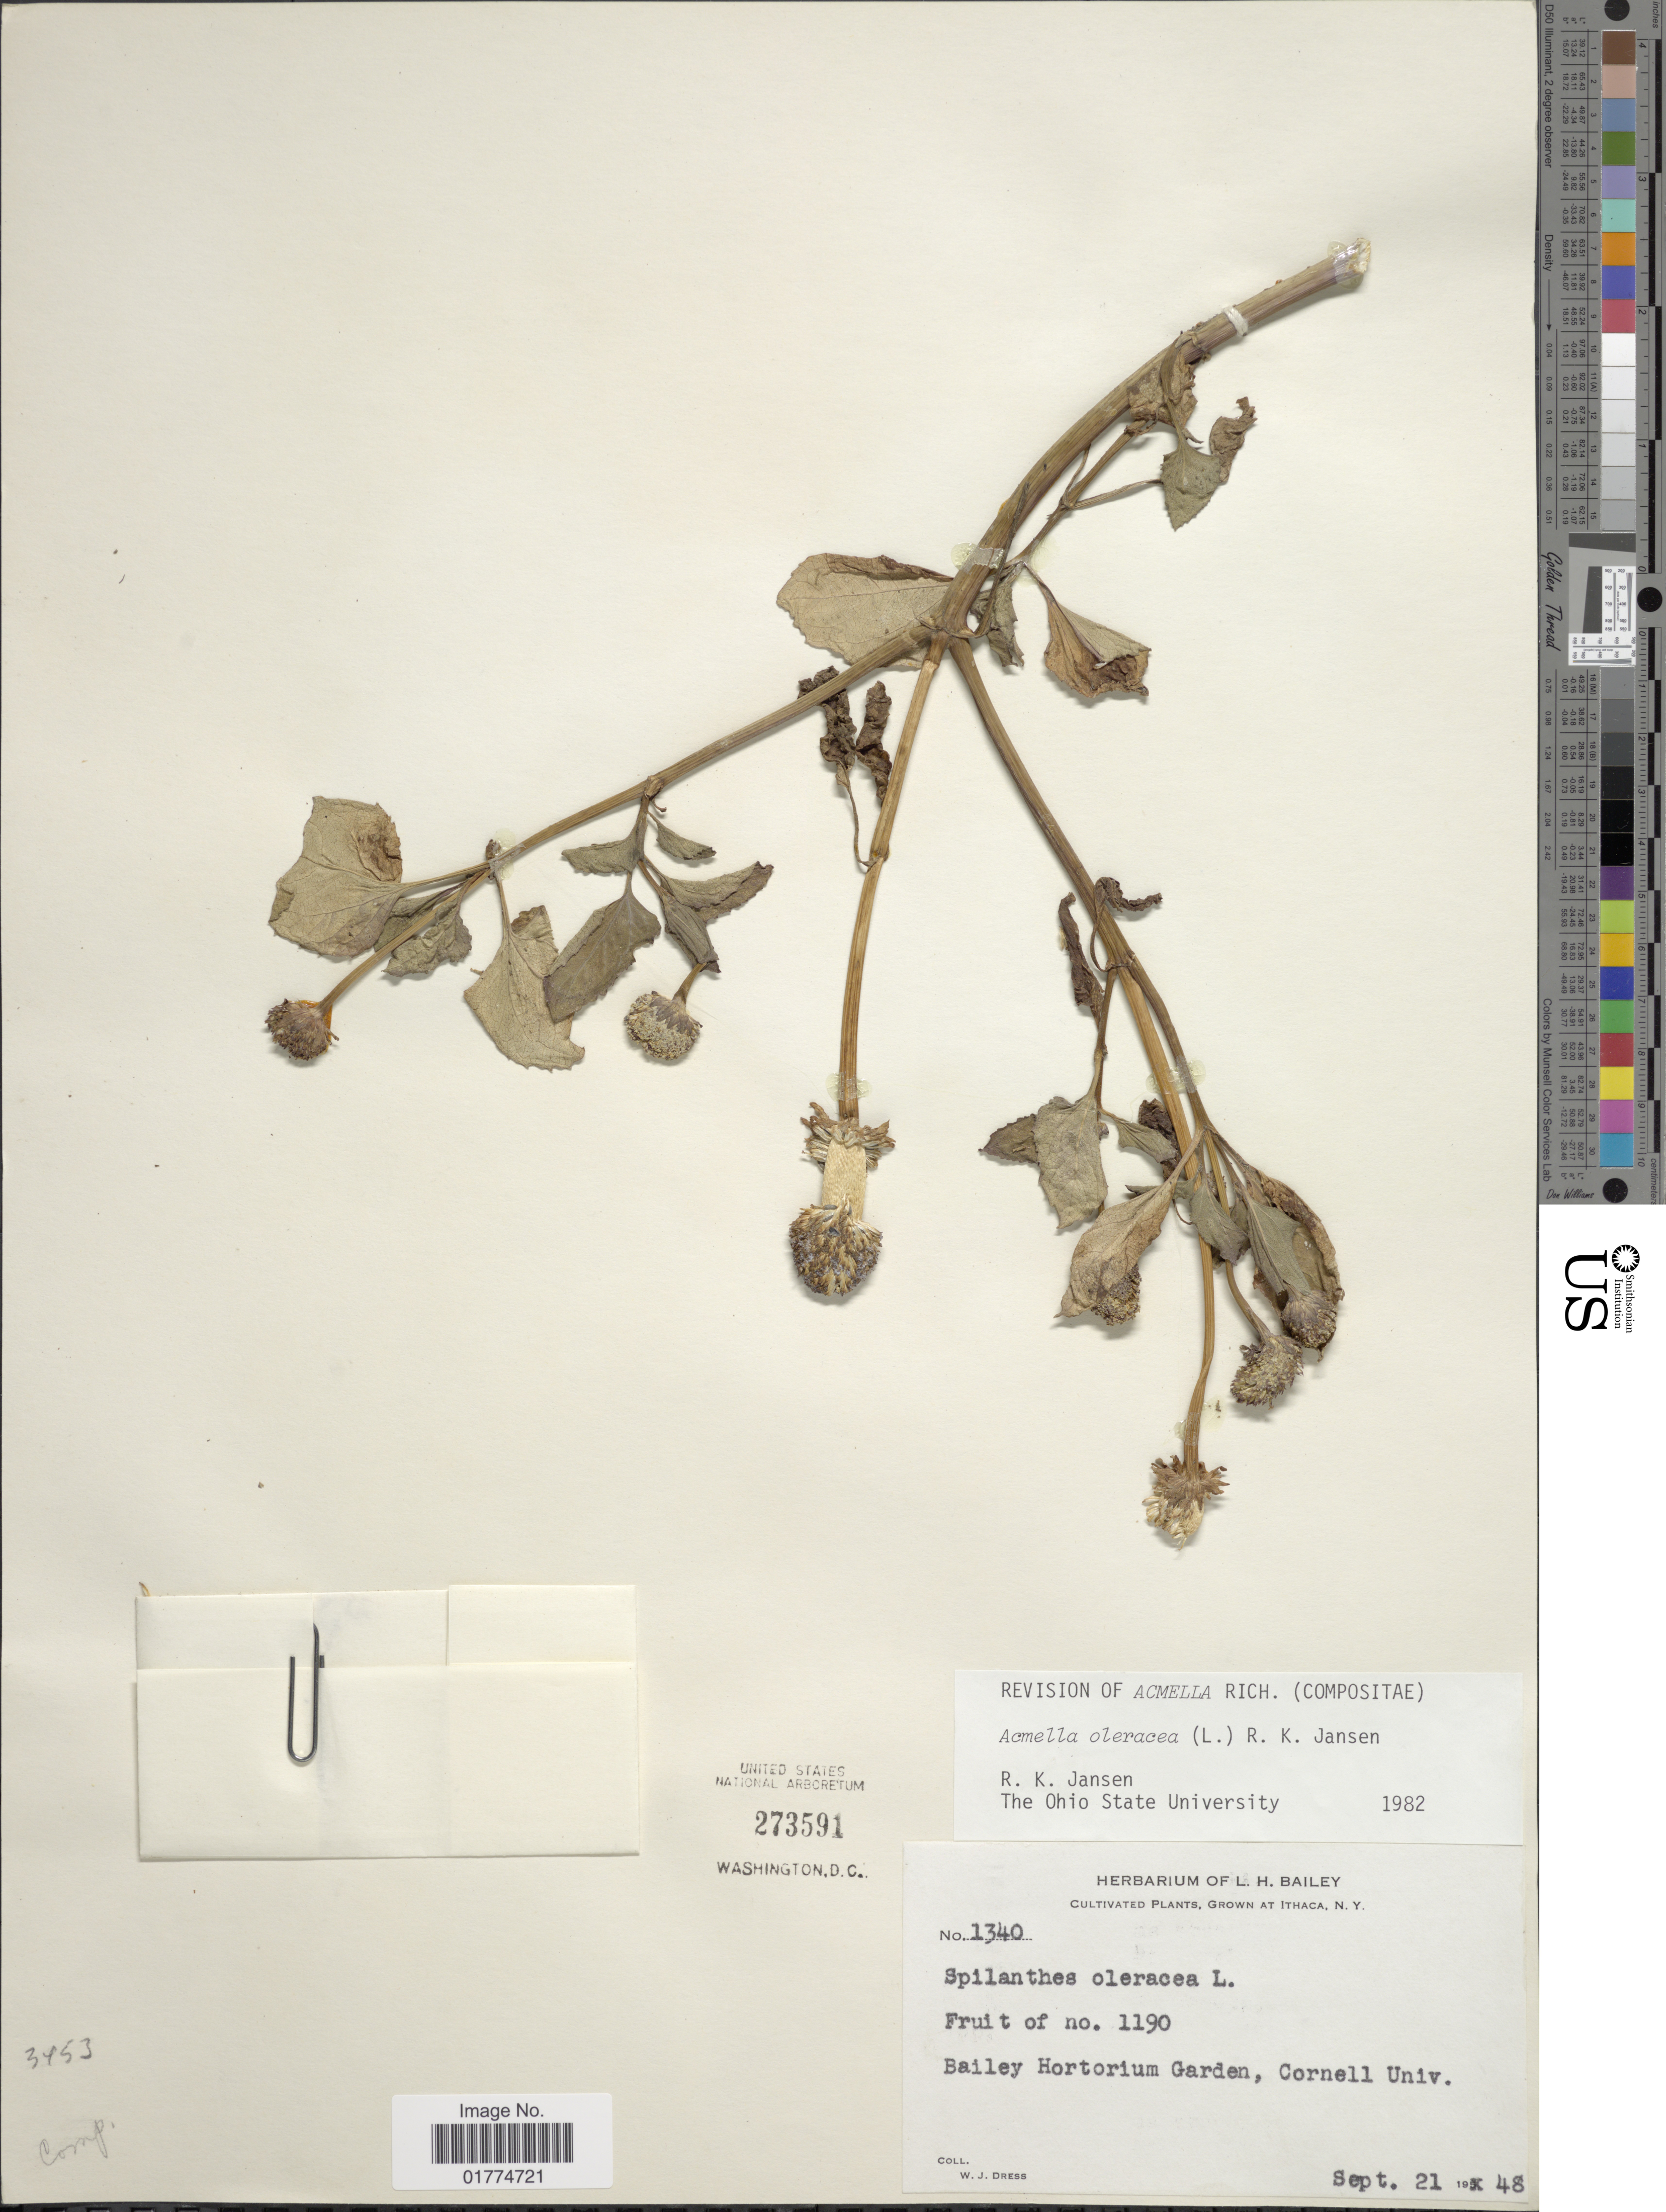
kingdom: Plantae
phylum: Tracheophyta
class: Magnoliopsida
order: Asterales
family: Asteraceae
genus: Acmella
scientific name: Acmella oleracea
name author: (L.) R.K. Jansen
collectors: W. Dress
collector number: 1340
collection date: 1948-09-21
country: United States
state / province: New York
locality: Ithaca. Bailey Hortorium Garden,. Cornell Univ.